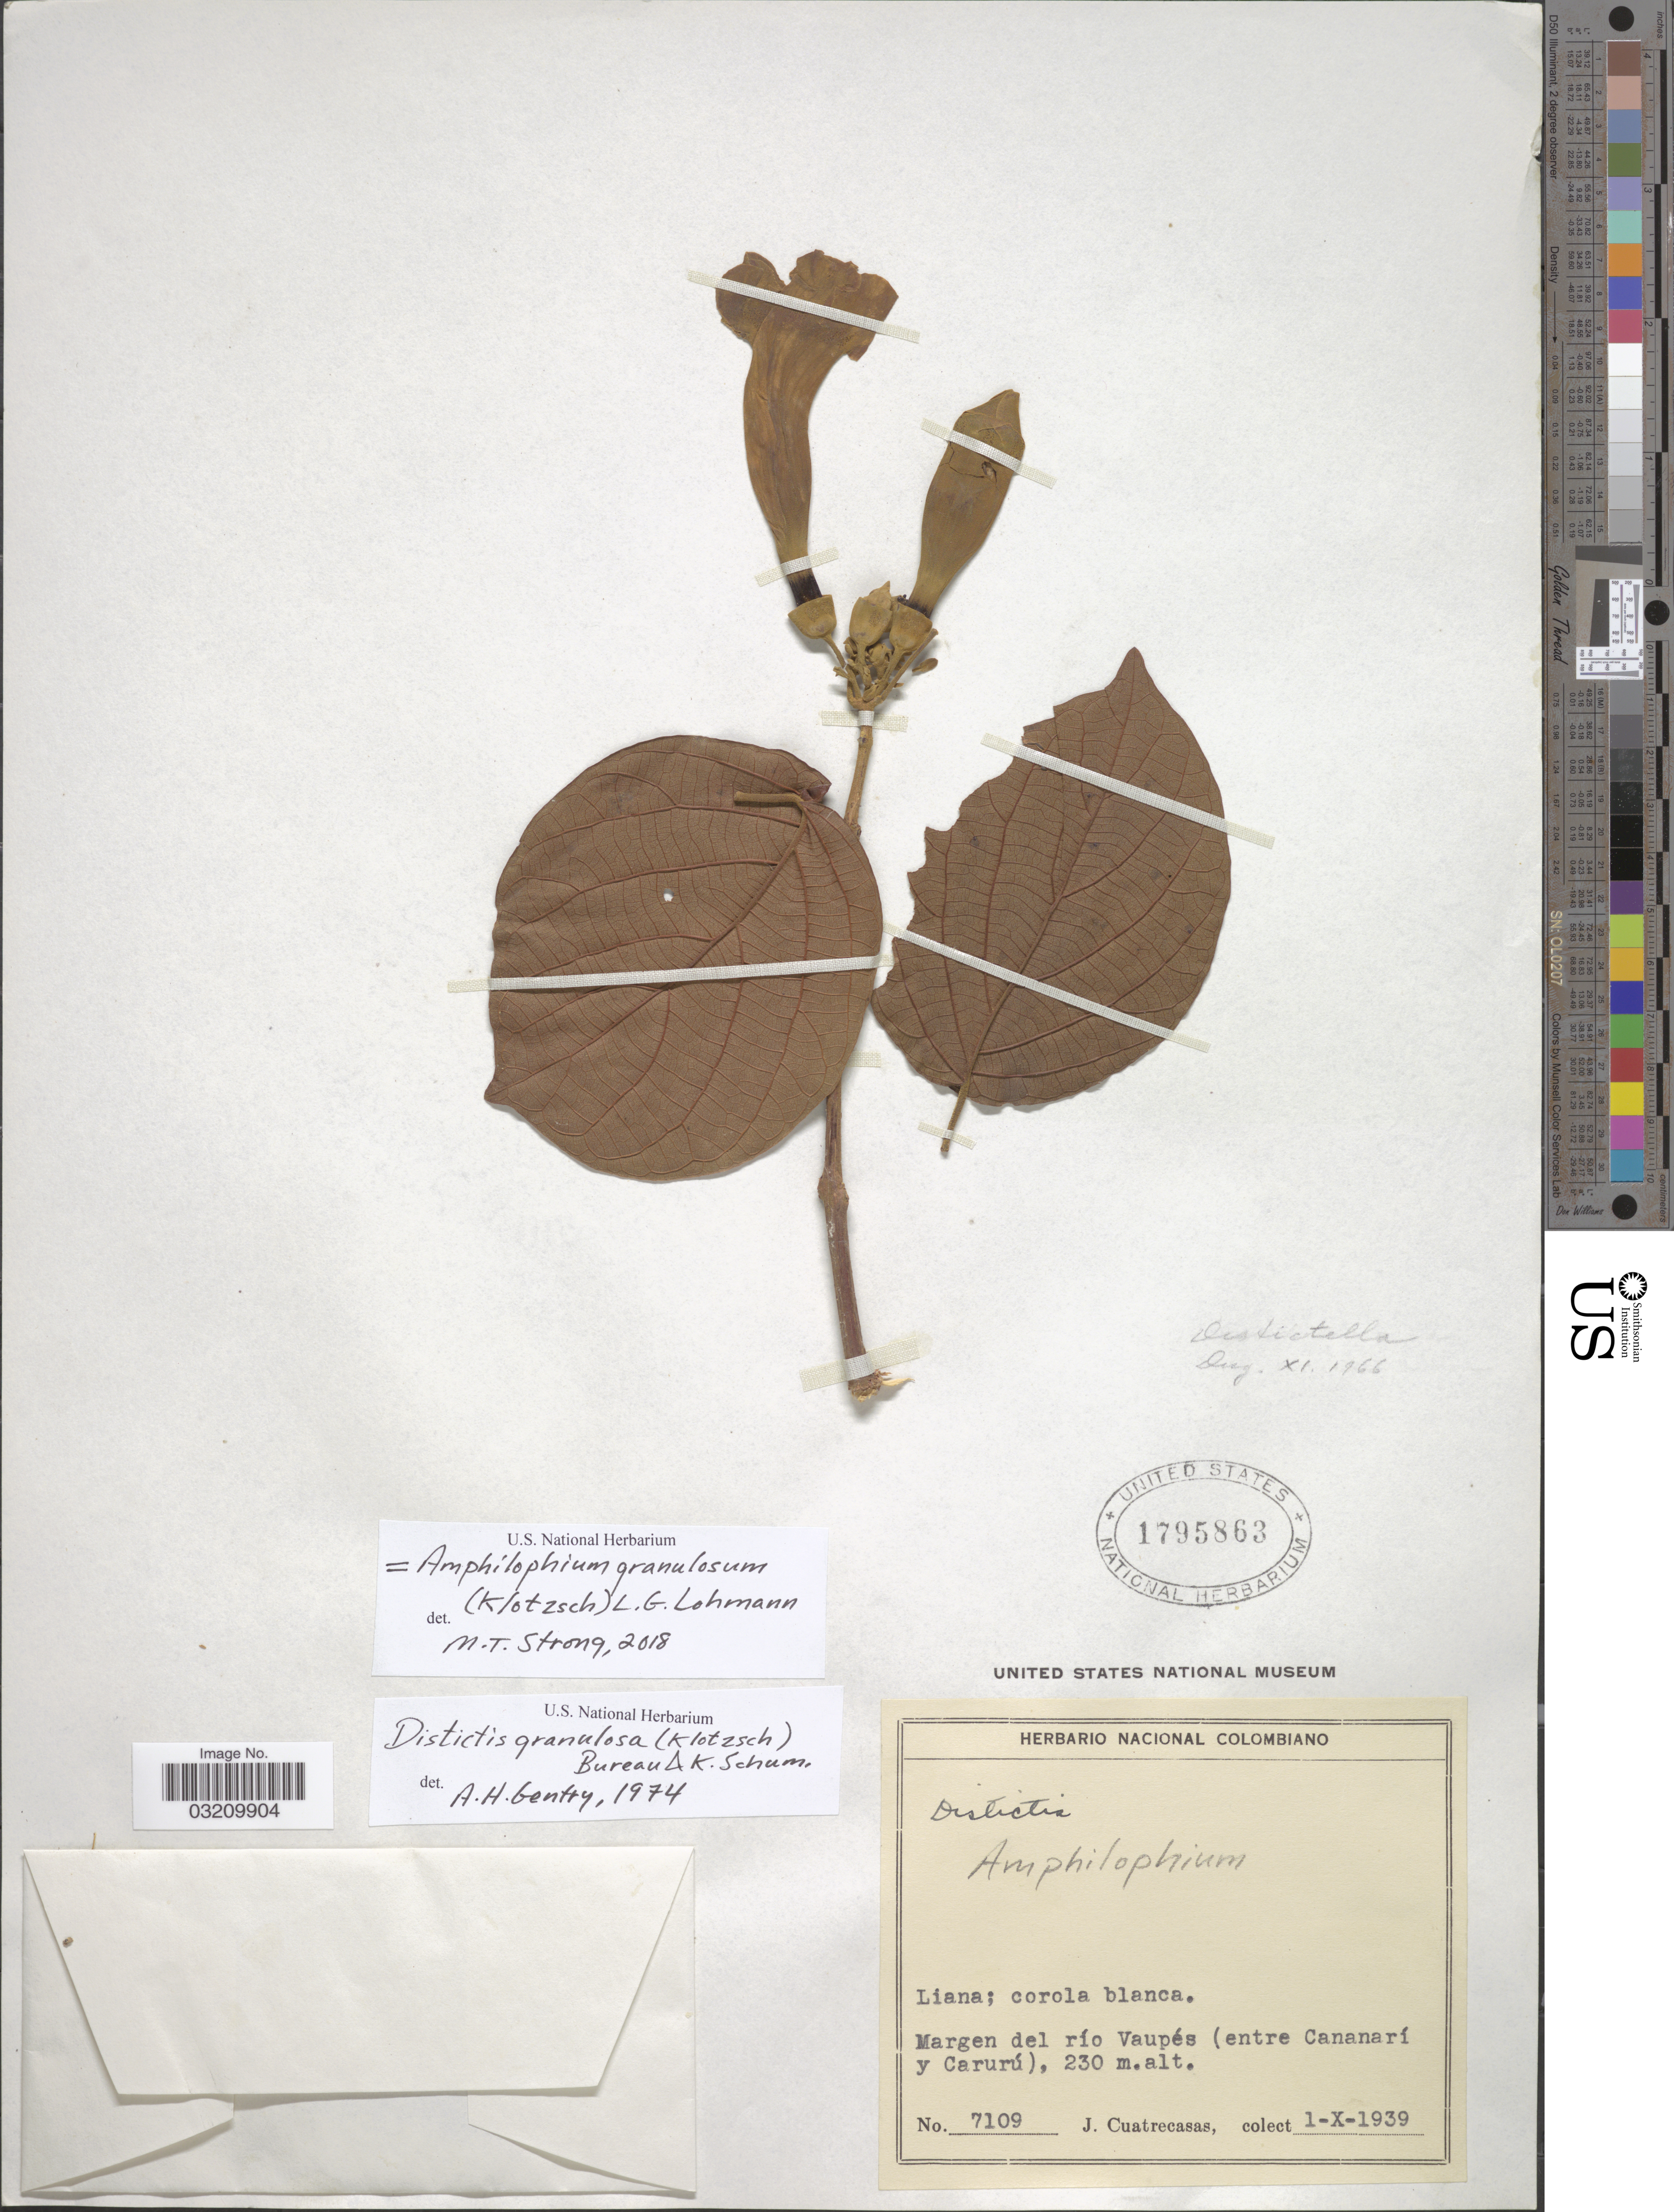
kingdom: Plantae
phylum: Tracheophyta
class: Magnoliopsida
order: Lamiales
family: Bignoniaceae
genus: Amphilophium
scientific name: Amphilophium granulosum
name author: (Bureau & K. Schum.) L.G. Lohmann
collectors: J. Cuatrecasas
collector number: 7109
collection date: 1939-10-01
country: Colombia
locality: Margen del río Vaupés (entre Cananarí y Carurú).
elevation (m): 230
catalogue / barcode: US 1795863